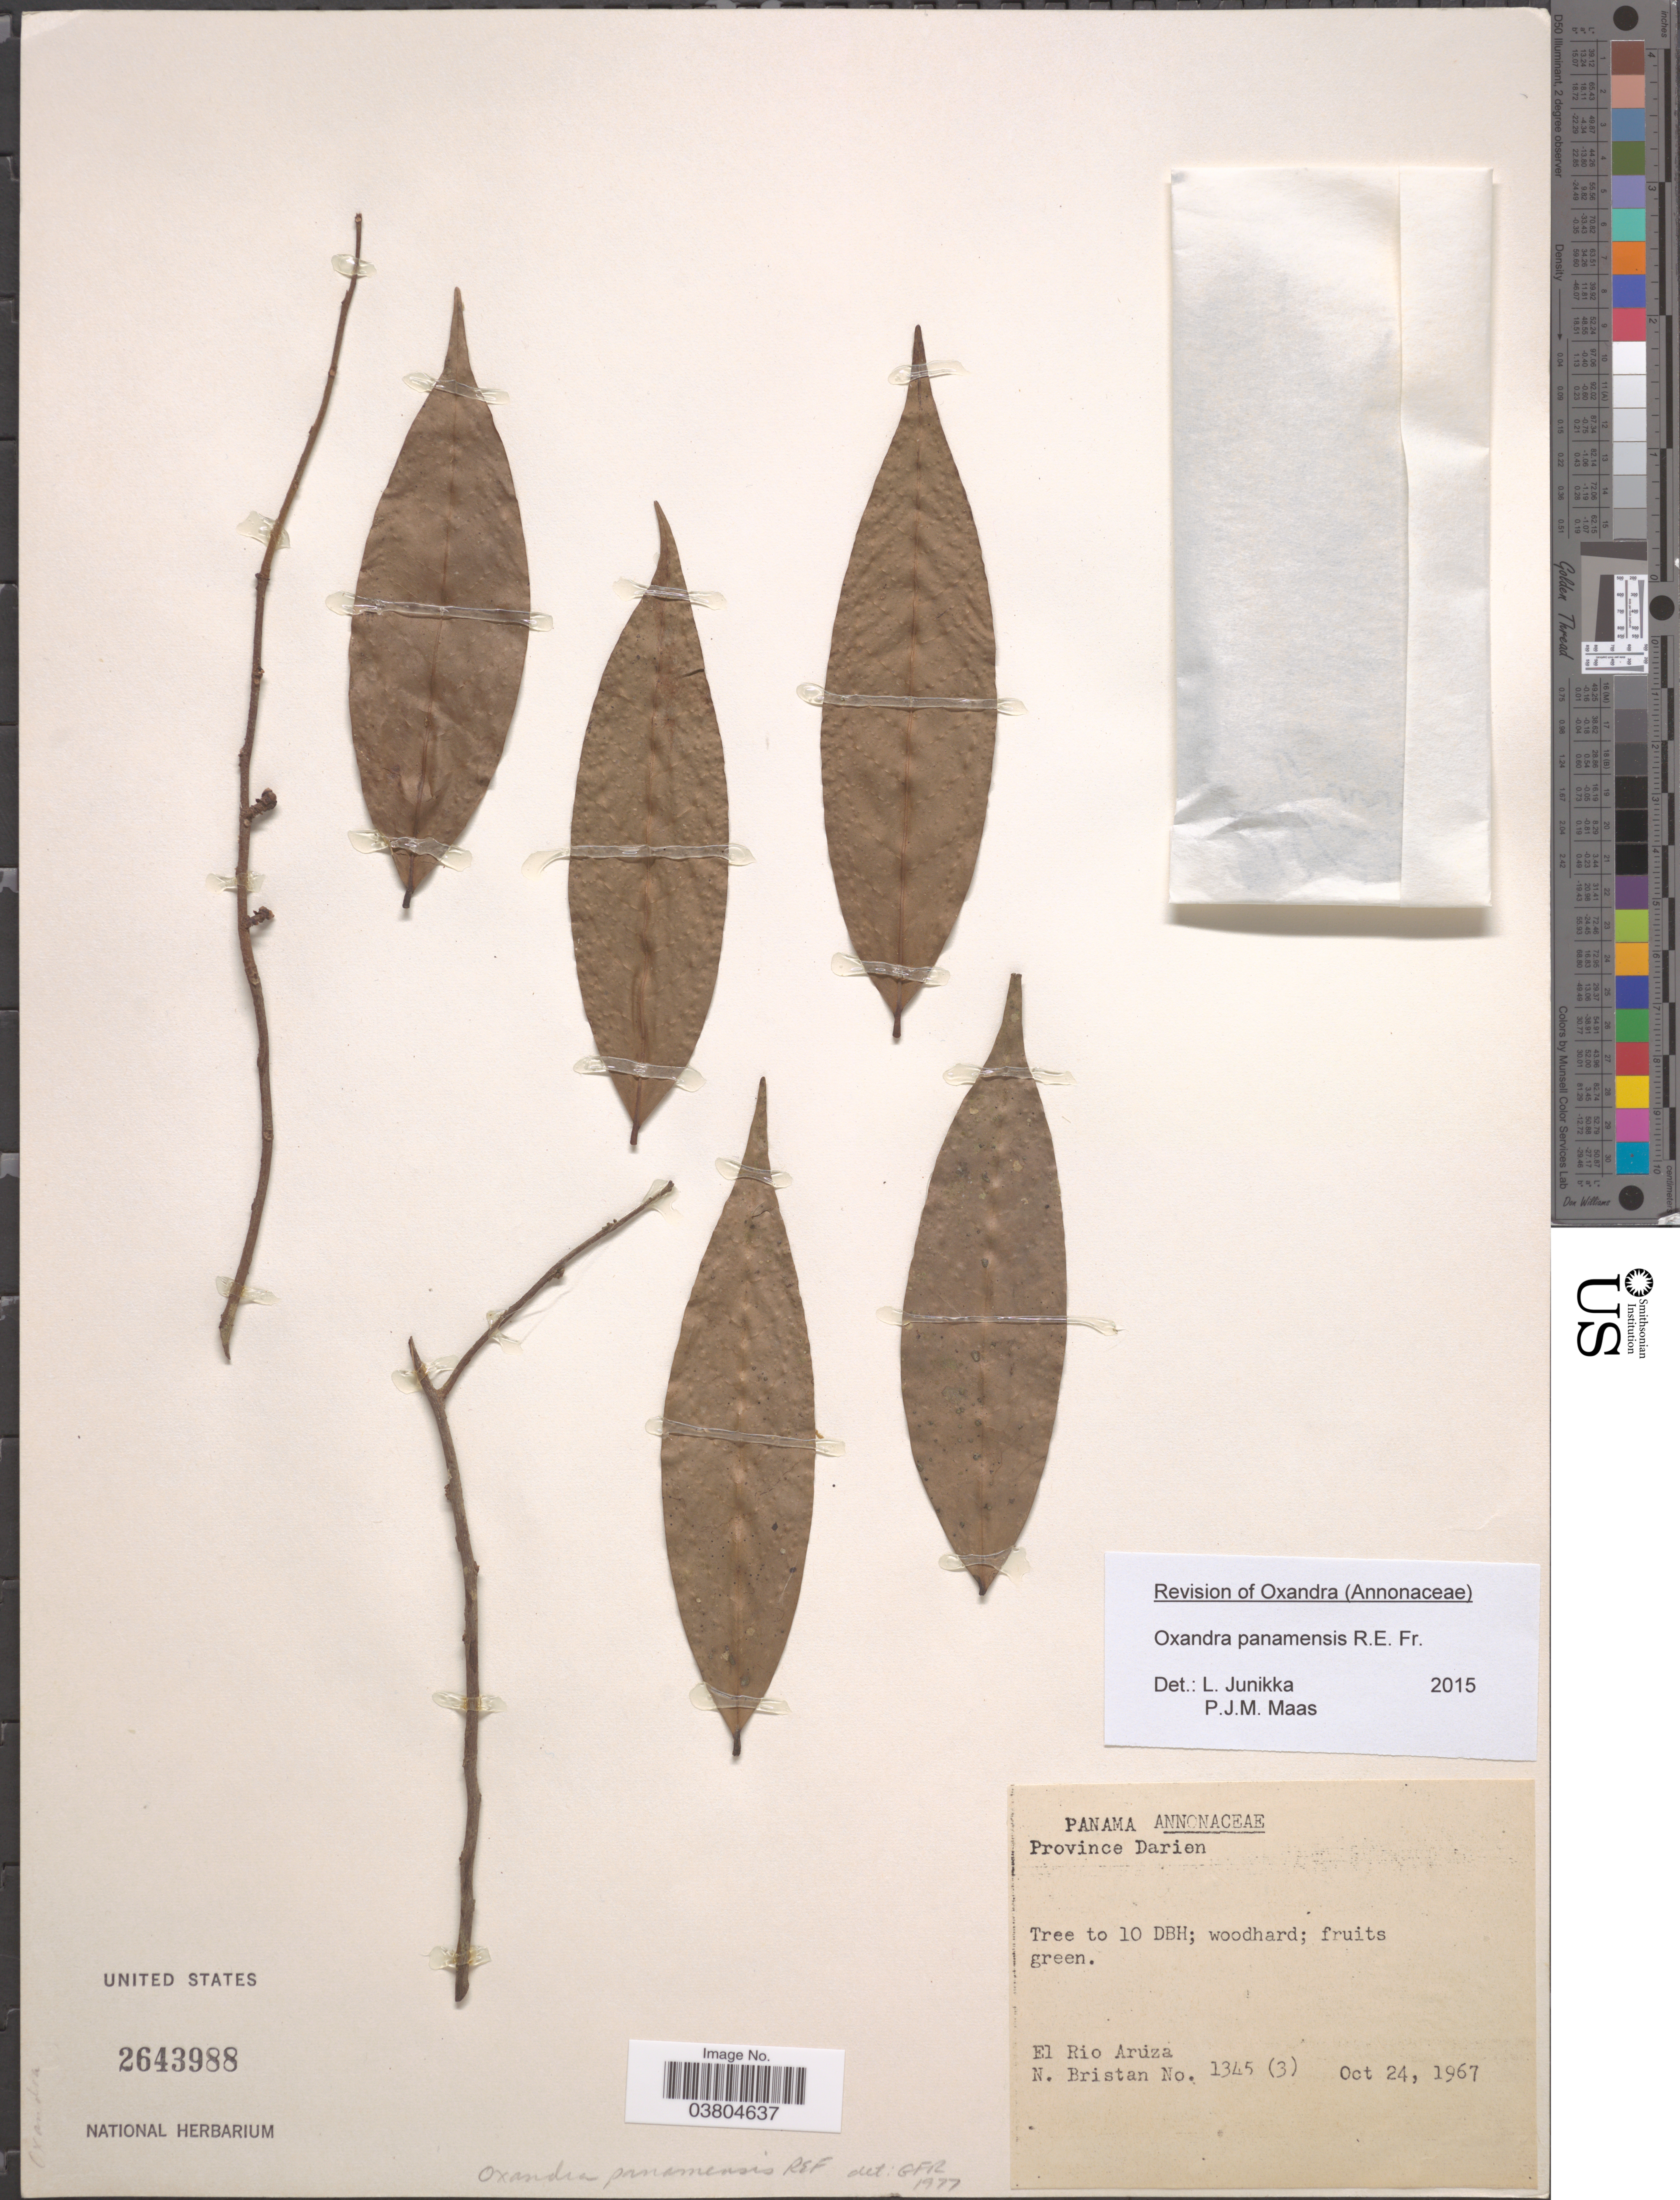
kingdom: Plantae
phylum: Tracheophyta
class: Magnoliopsida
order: Magnoliales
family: Annonaceae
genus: Oxandra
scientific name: Oxandra panamensis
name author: R.E. Fr.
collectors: N. Bristan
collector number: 1345 (3)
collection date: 1967-10-24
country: Panama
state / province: Darien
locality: El Rio Aruza.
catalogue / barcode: US 2643988